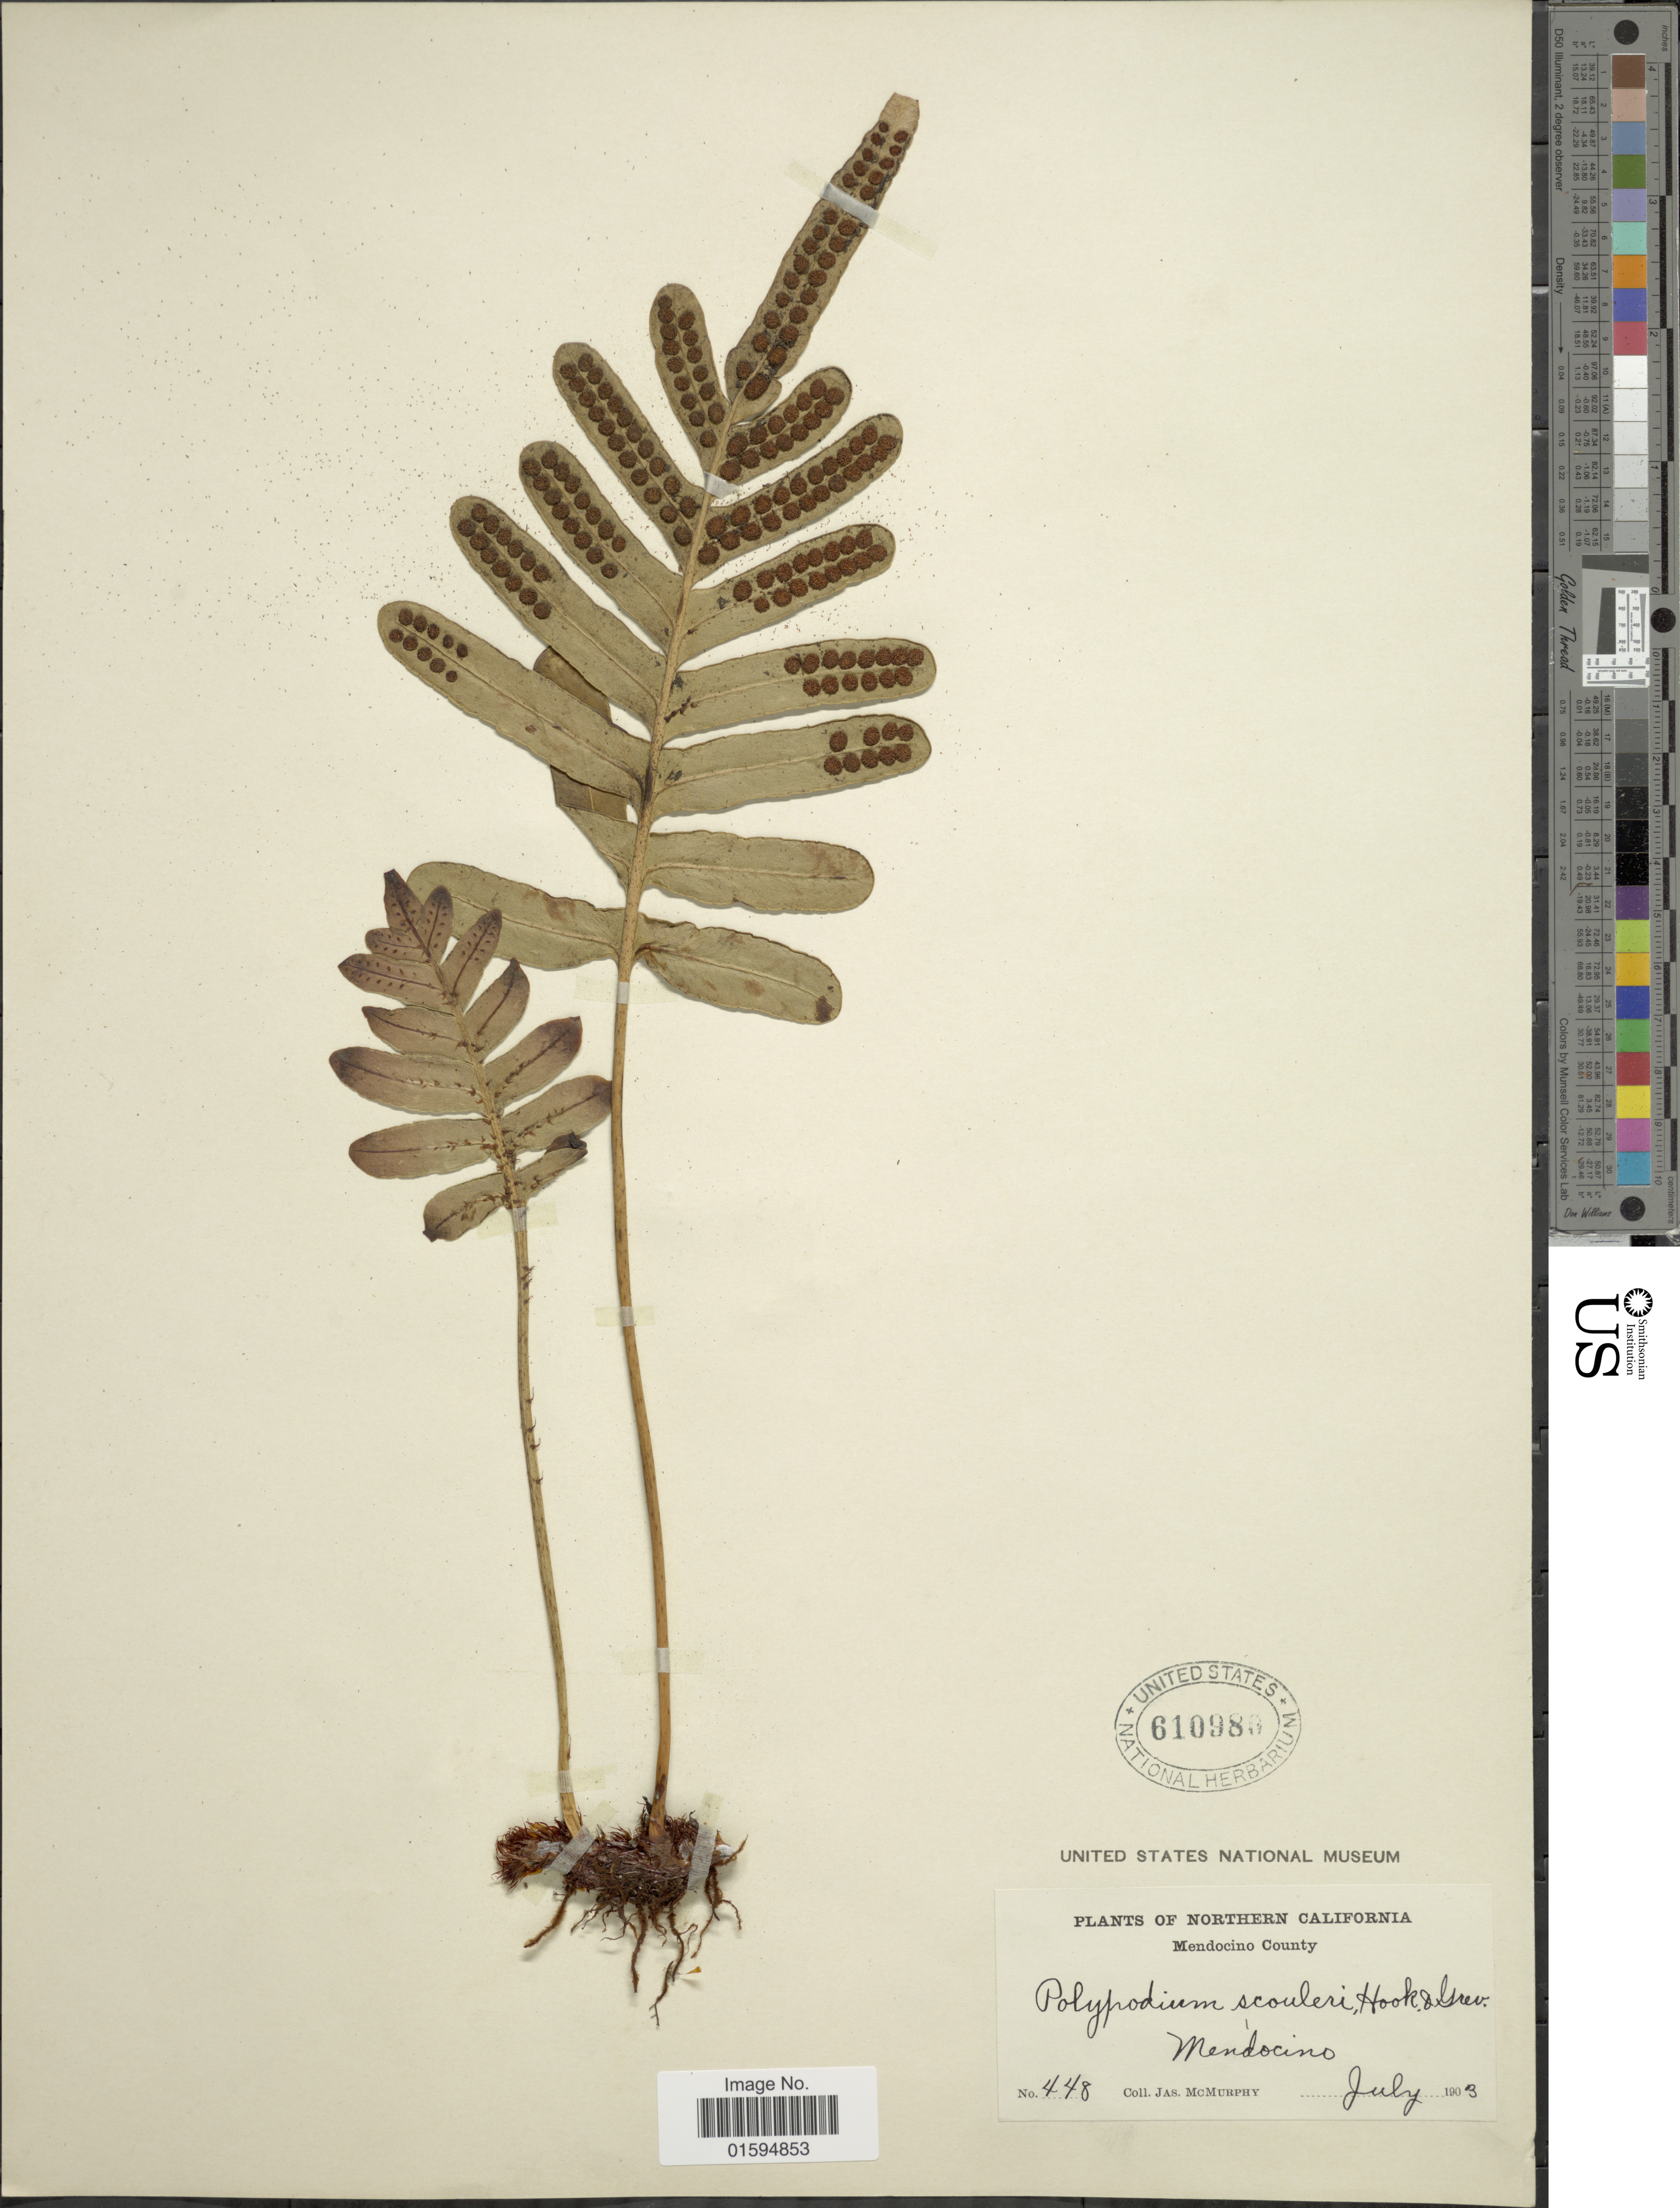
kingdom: Plantae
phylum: Tracheophyta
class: Polypodiopsida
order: Polypodiales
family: Polypodiaceae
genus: Polypodium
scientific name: Polypodium scouleri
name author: Hook. & Grev.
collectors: J. McMurphy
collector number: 448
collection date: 1903-07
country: United States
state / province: California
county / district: Mendocino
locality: Northern California, Mendocino County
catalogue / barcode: US 610980